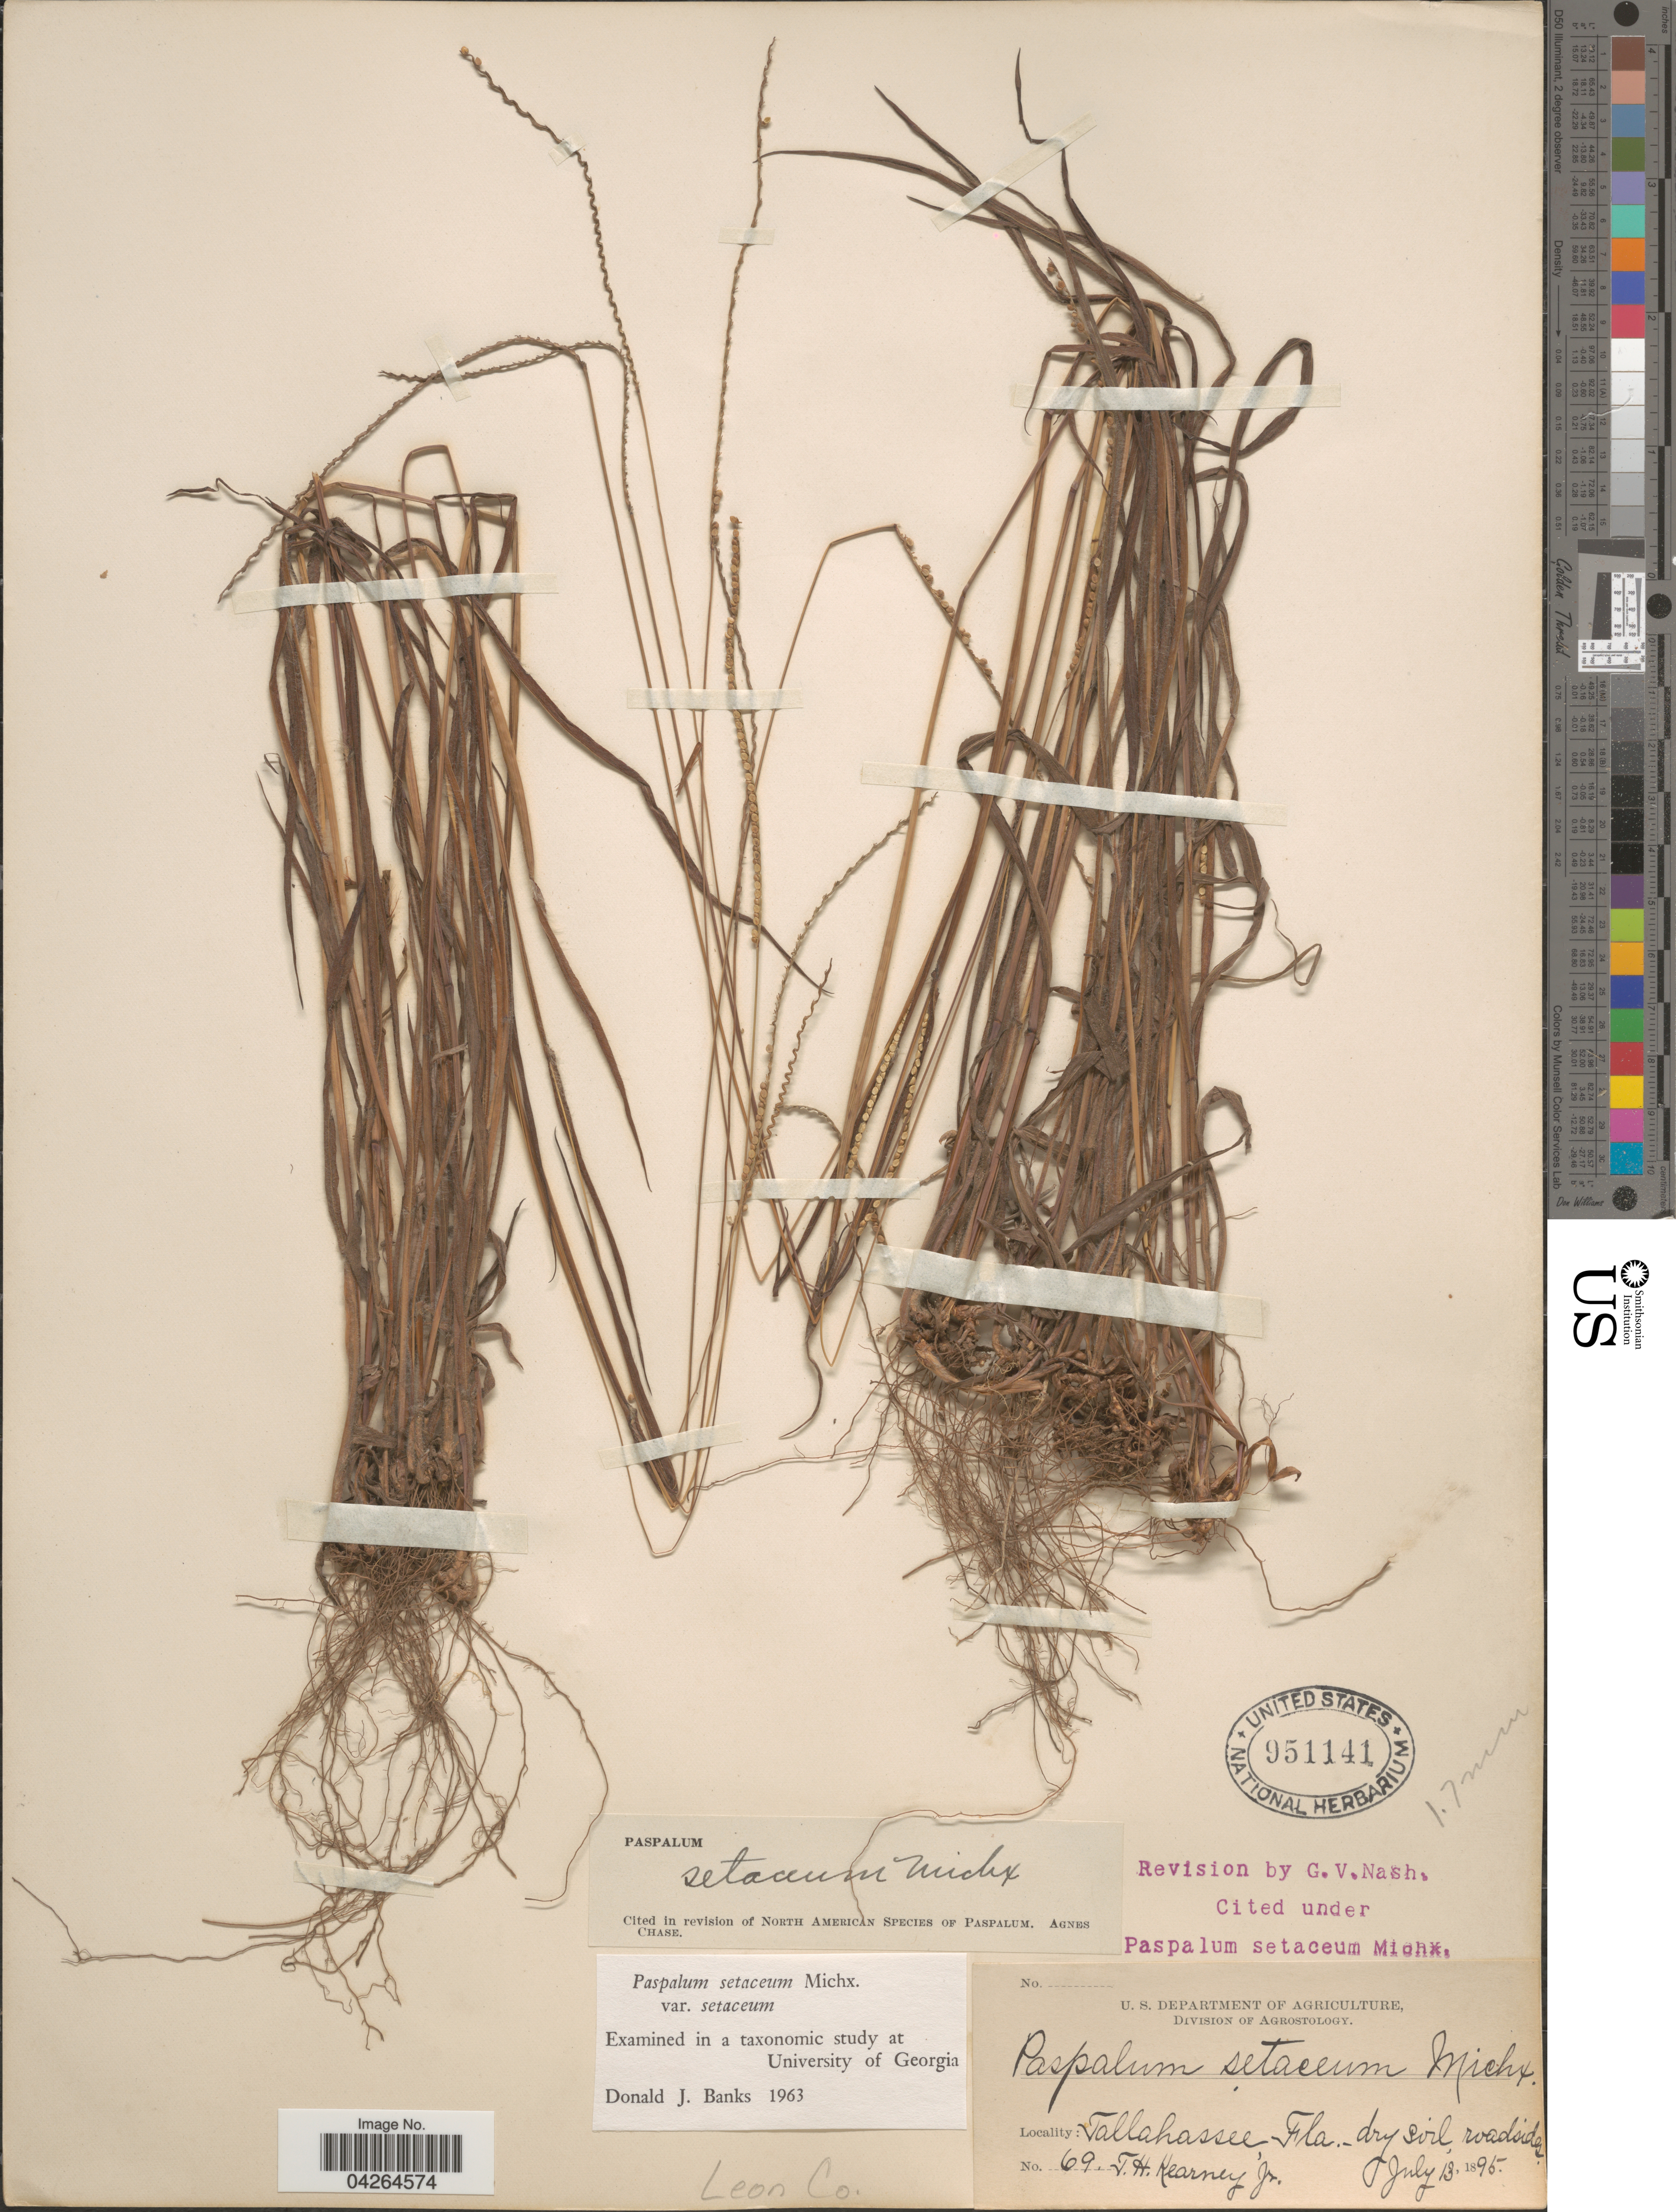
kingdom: Plantae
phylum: Tracheophyta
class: Liliopsida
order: Poales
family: Poaceae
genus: Paspalum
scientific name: Paspalum setaceum var. setaceum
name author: Michx.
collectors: T. H. Kearney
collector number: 69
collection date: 1895-07-13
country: United States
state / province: Florida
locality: Tallahassee. Leon Co.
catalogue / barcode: US 951141